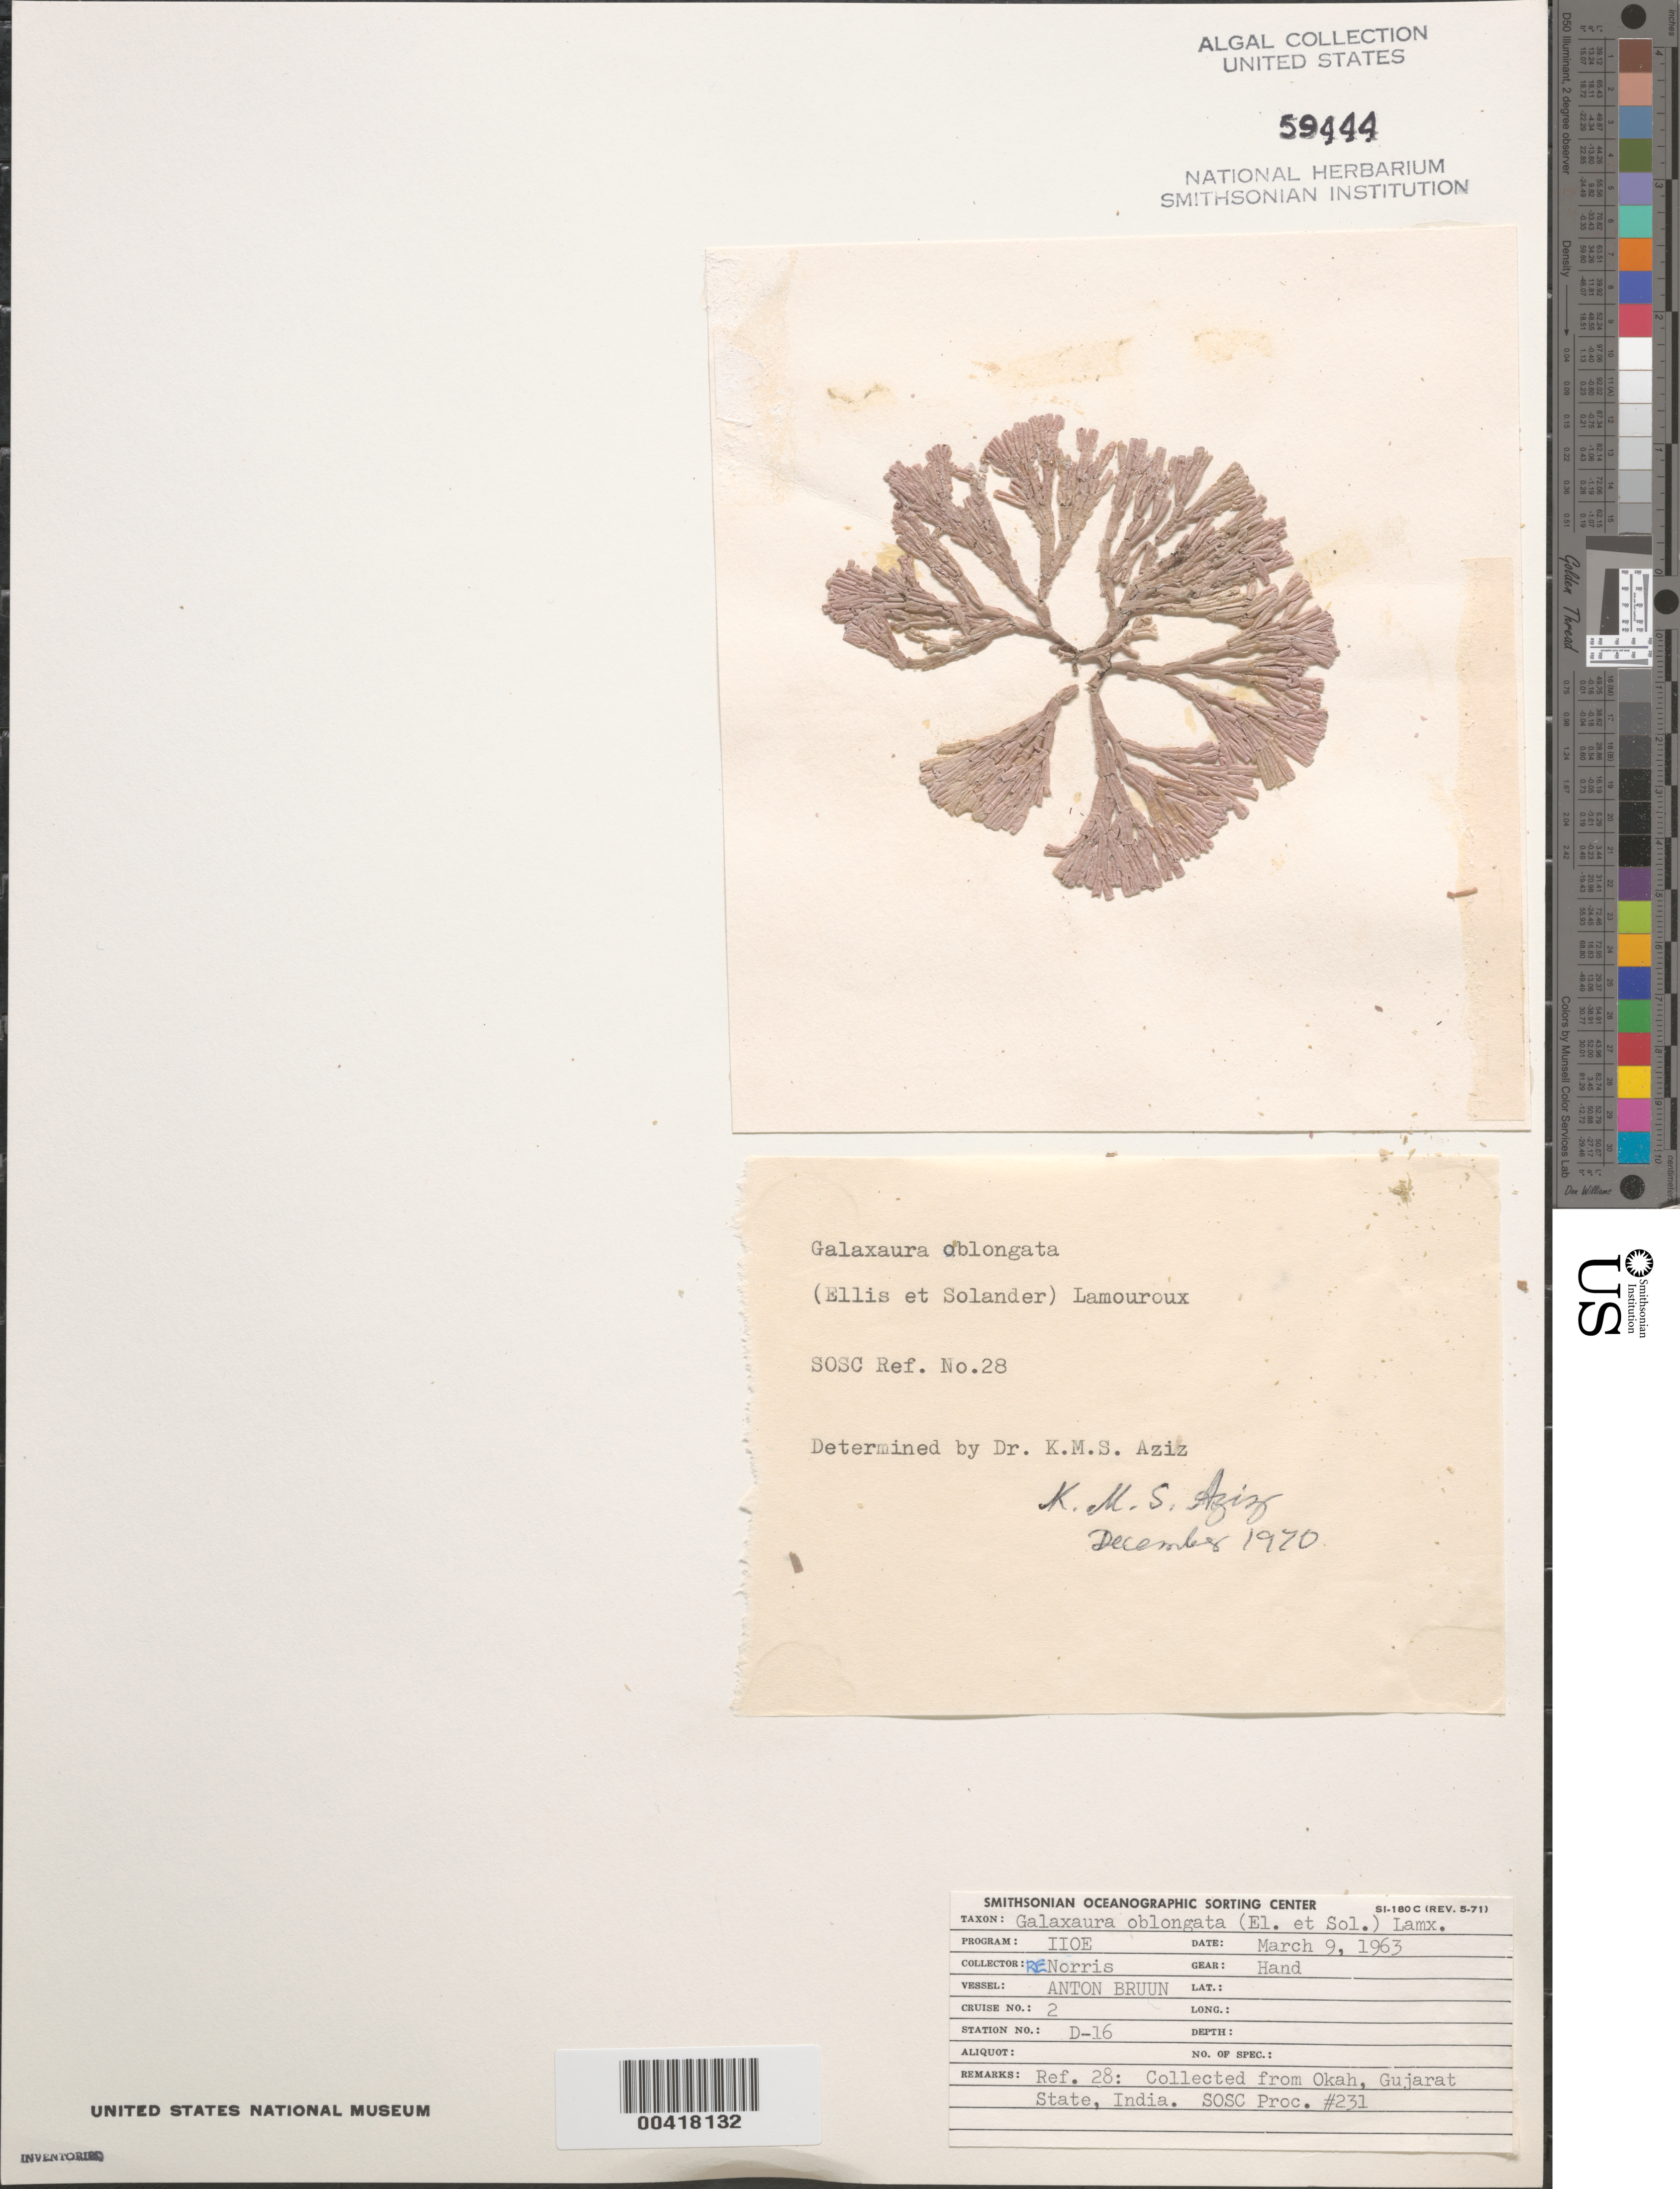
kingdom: Plantae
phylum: Rhodophyta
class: Florideophyceae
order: Nemaliales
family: Galaxauraceae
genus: Tricleocarpa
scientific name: Tricleocarpa fragilis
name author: (L.) Huisman & R.A. Towns.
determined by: Algae name updating Project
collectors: R. E. Norris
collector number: Station D-16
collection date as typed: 09 Mar 1963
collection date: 1963-03-09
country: India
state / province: Gujarat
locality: Okah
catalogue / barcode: US 59444